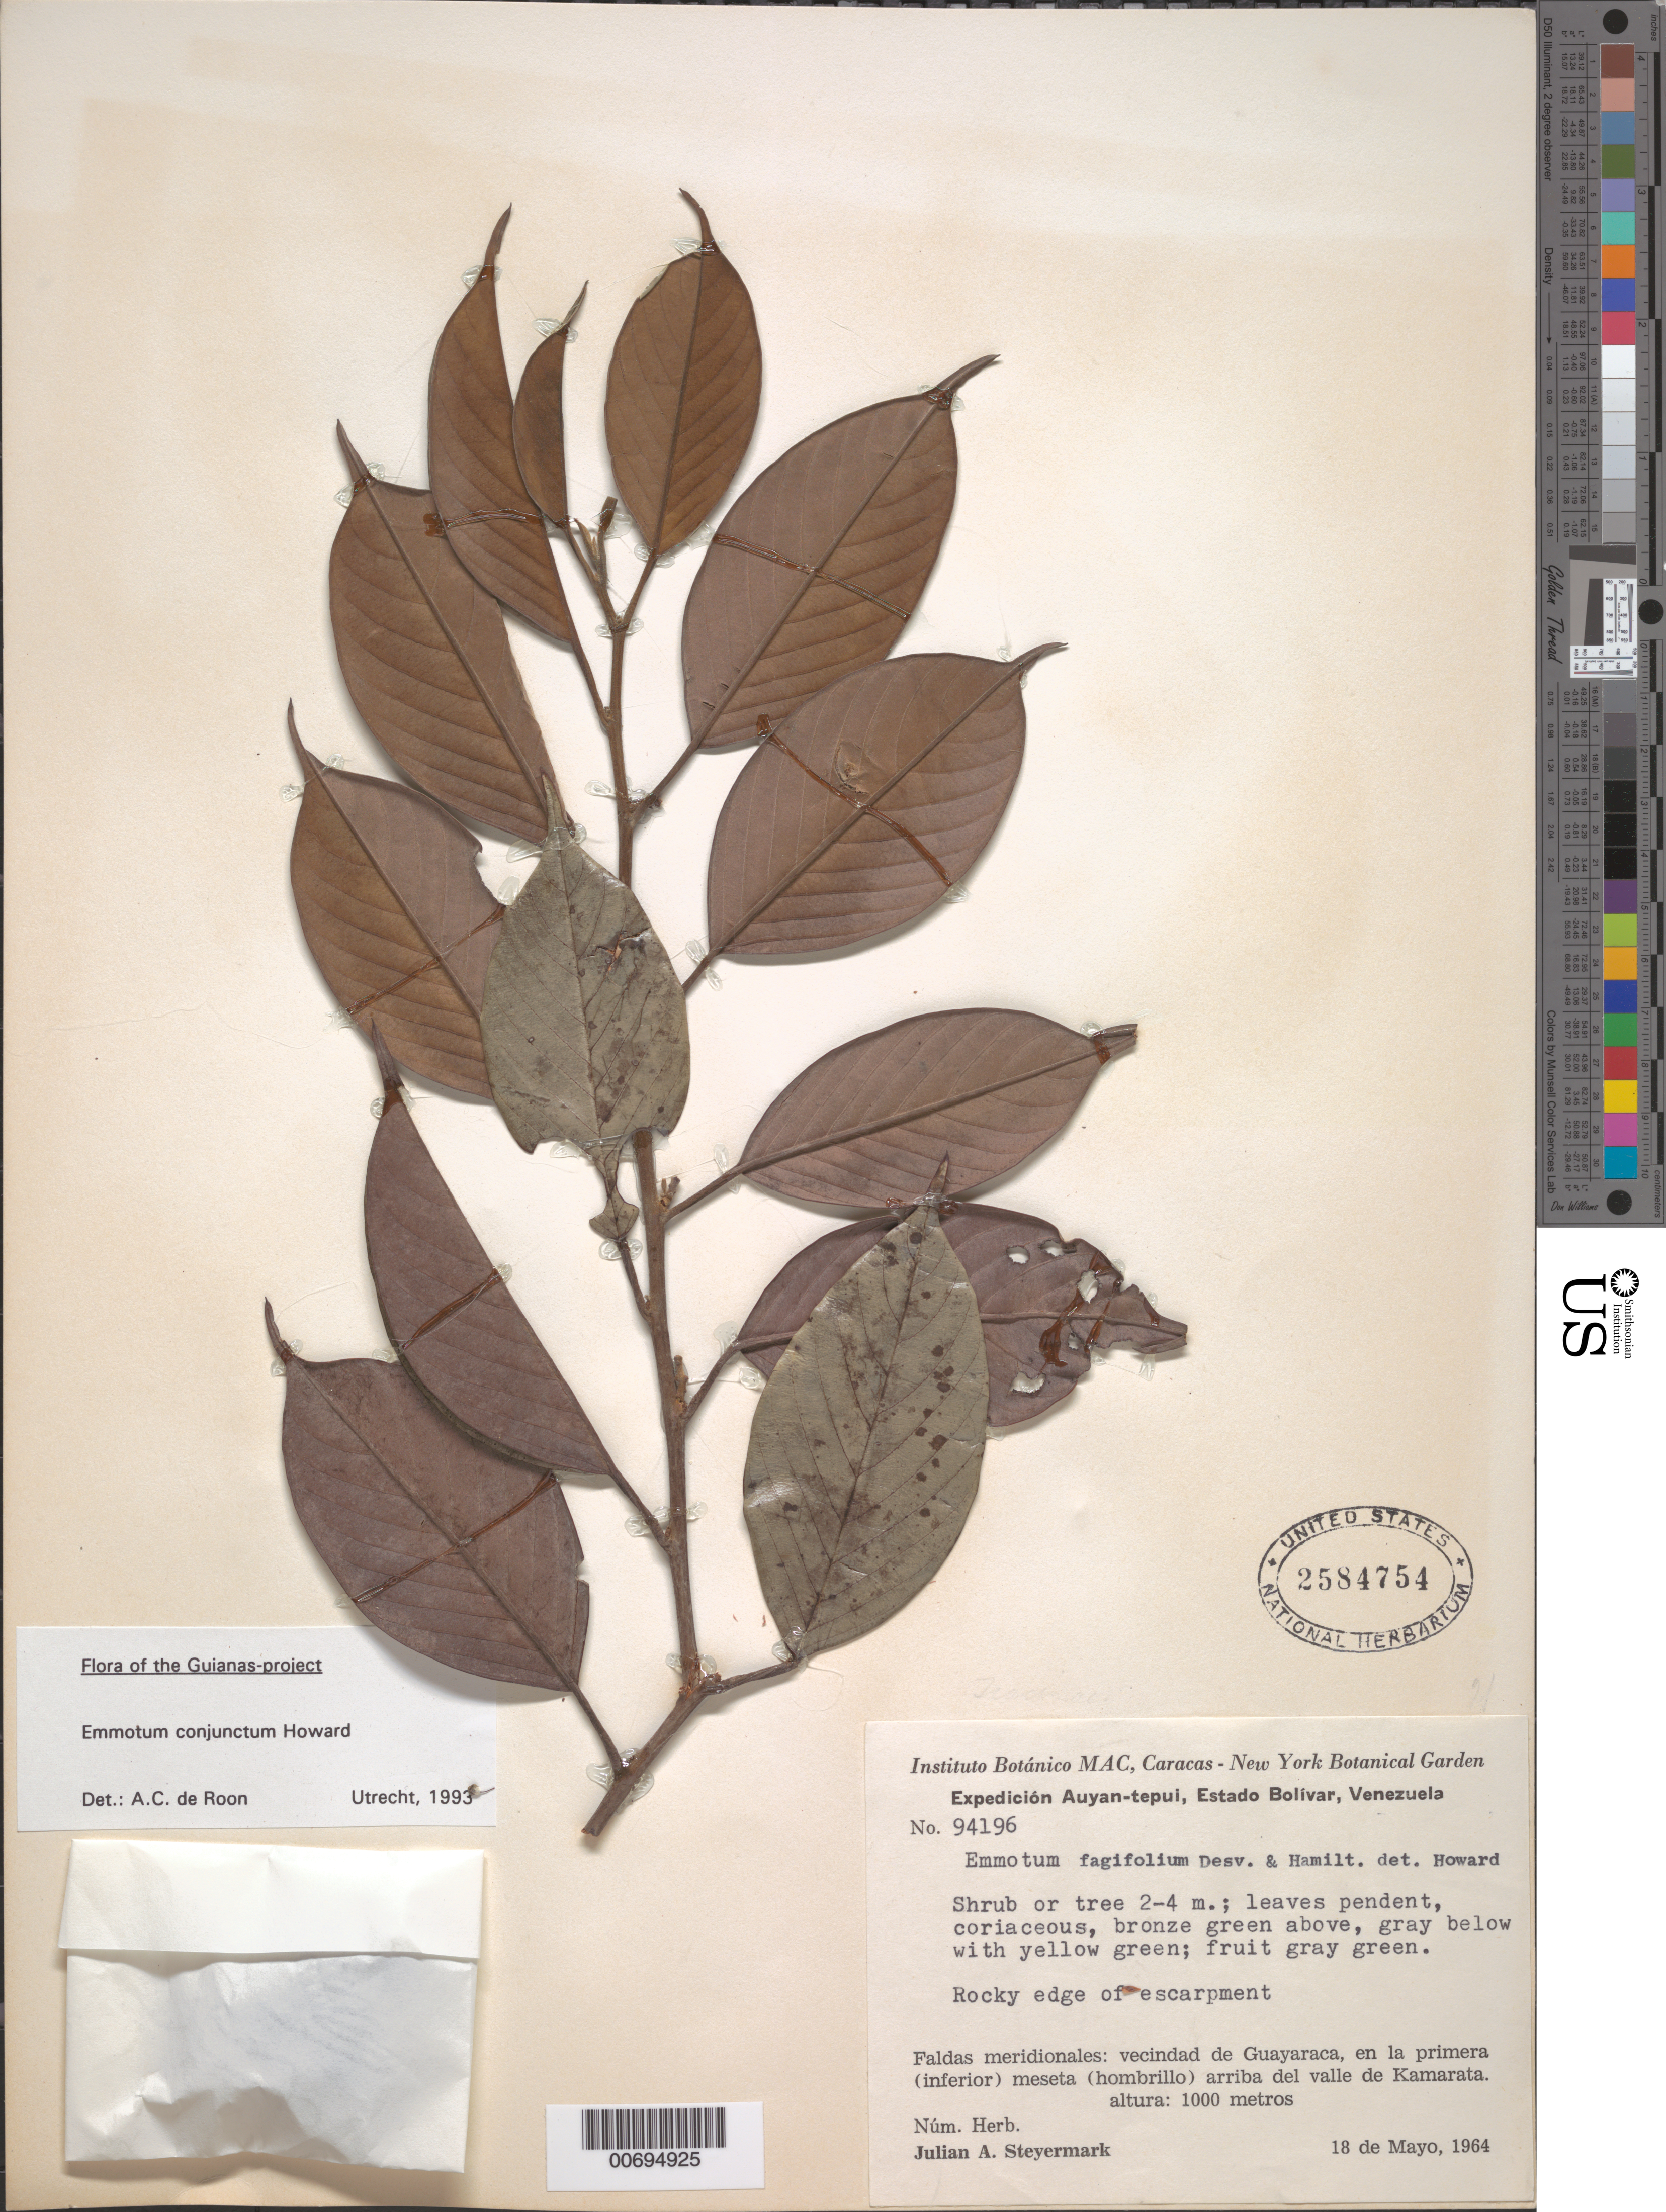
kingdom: Plantae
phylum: Tracheophyta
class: Magnoliopsida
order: Metteniusales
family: Metteniusaceae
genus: Emmotum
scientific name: Emmotum conjunctum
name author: R.A. Howard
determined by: de Roon, A. C.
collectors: J. Steyermark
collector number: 94196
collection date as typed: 18-May-64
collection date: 1964-05-18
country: Venezuela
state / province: Bolívar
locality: Auyantepuí, valle de Kamarata, Guayaraca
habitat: Rocky edge of escarpment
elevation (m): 1000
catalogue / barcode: US 2584754